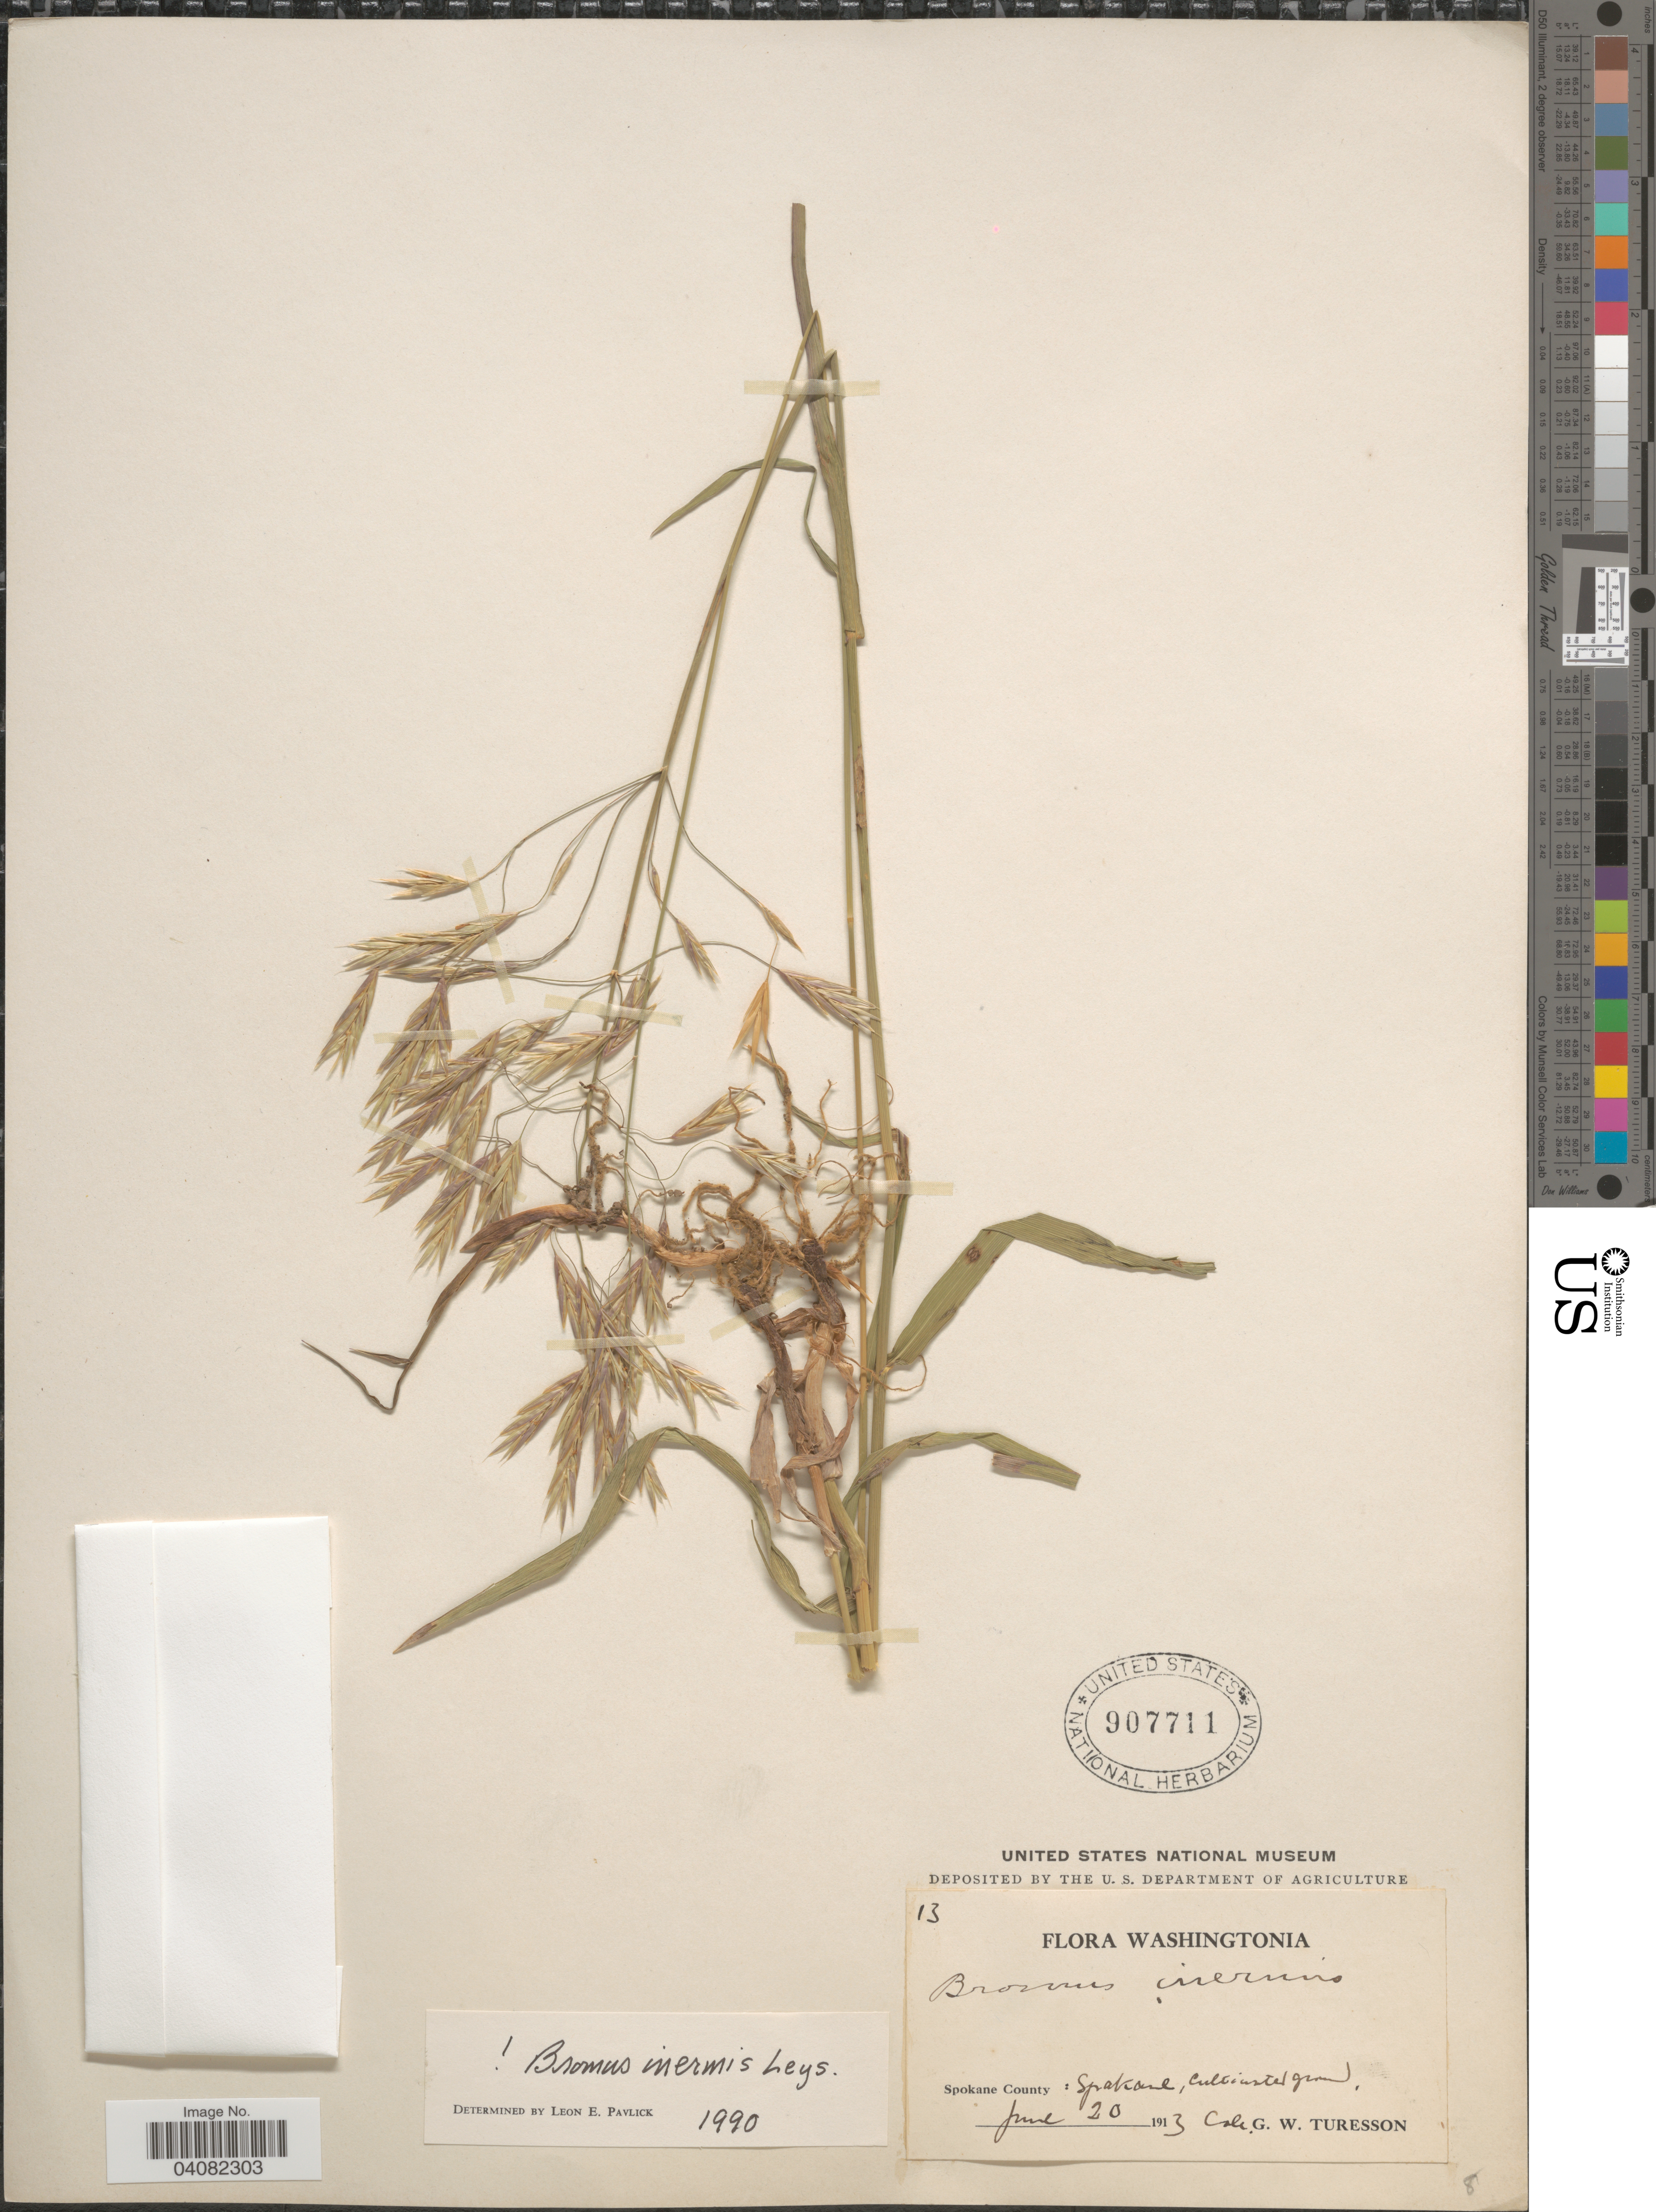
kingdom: Plantae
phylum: Tracheophyta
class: Liliopsida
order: Poales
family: Poaceae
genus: Bromus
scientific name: Bromus inermis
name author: Leyss.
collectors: G. Turesson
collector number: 13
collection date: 1913-06-20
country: United States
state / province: Wyoming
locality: Washingtonia. Spokane County: Spokane, cultivated ground.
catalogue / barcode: US 907711